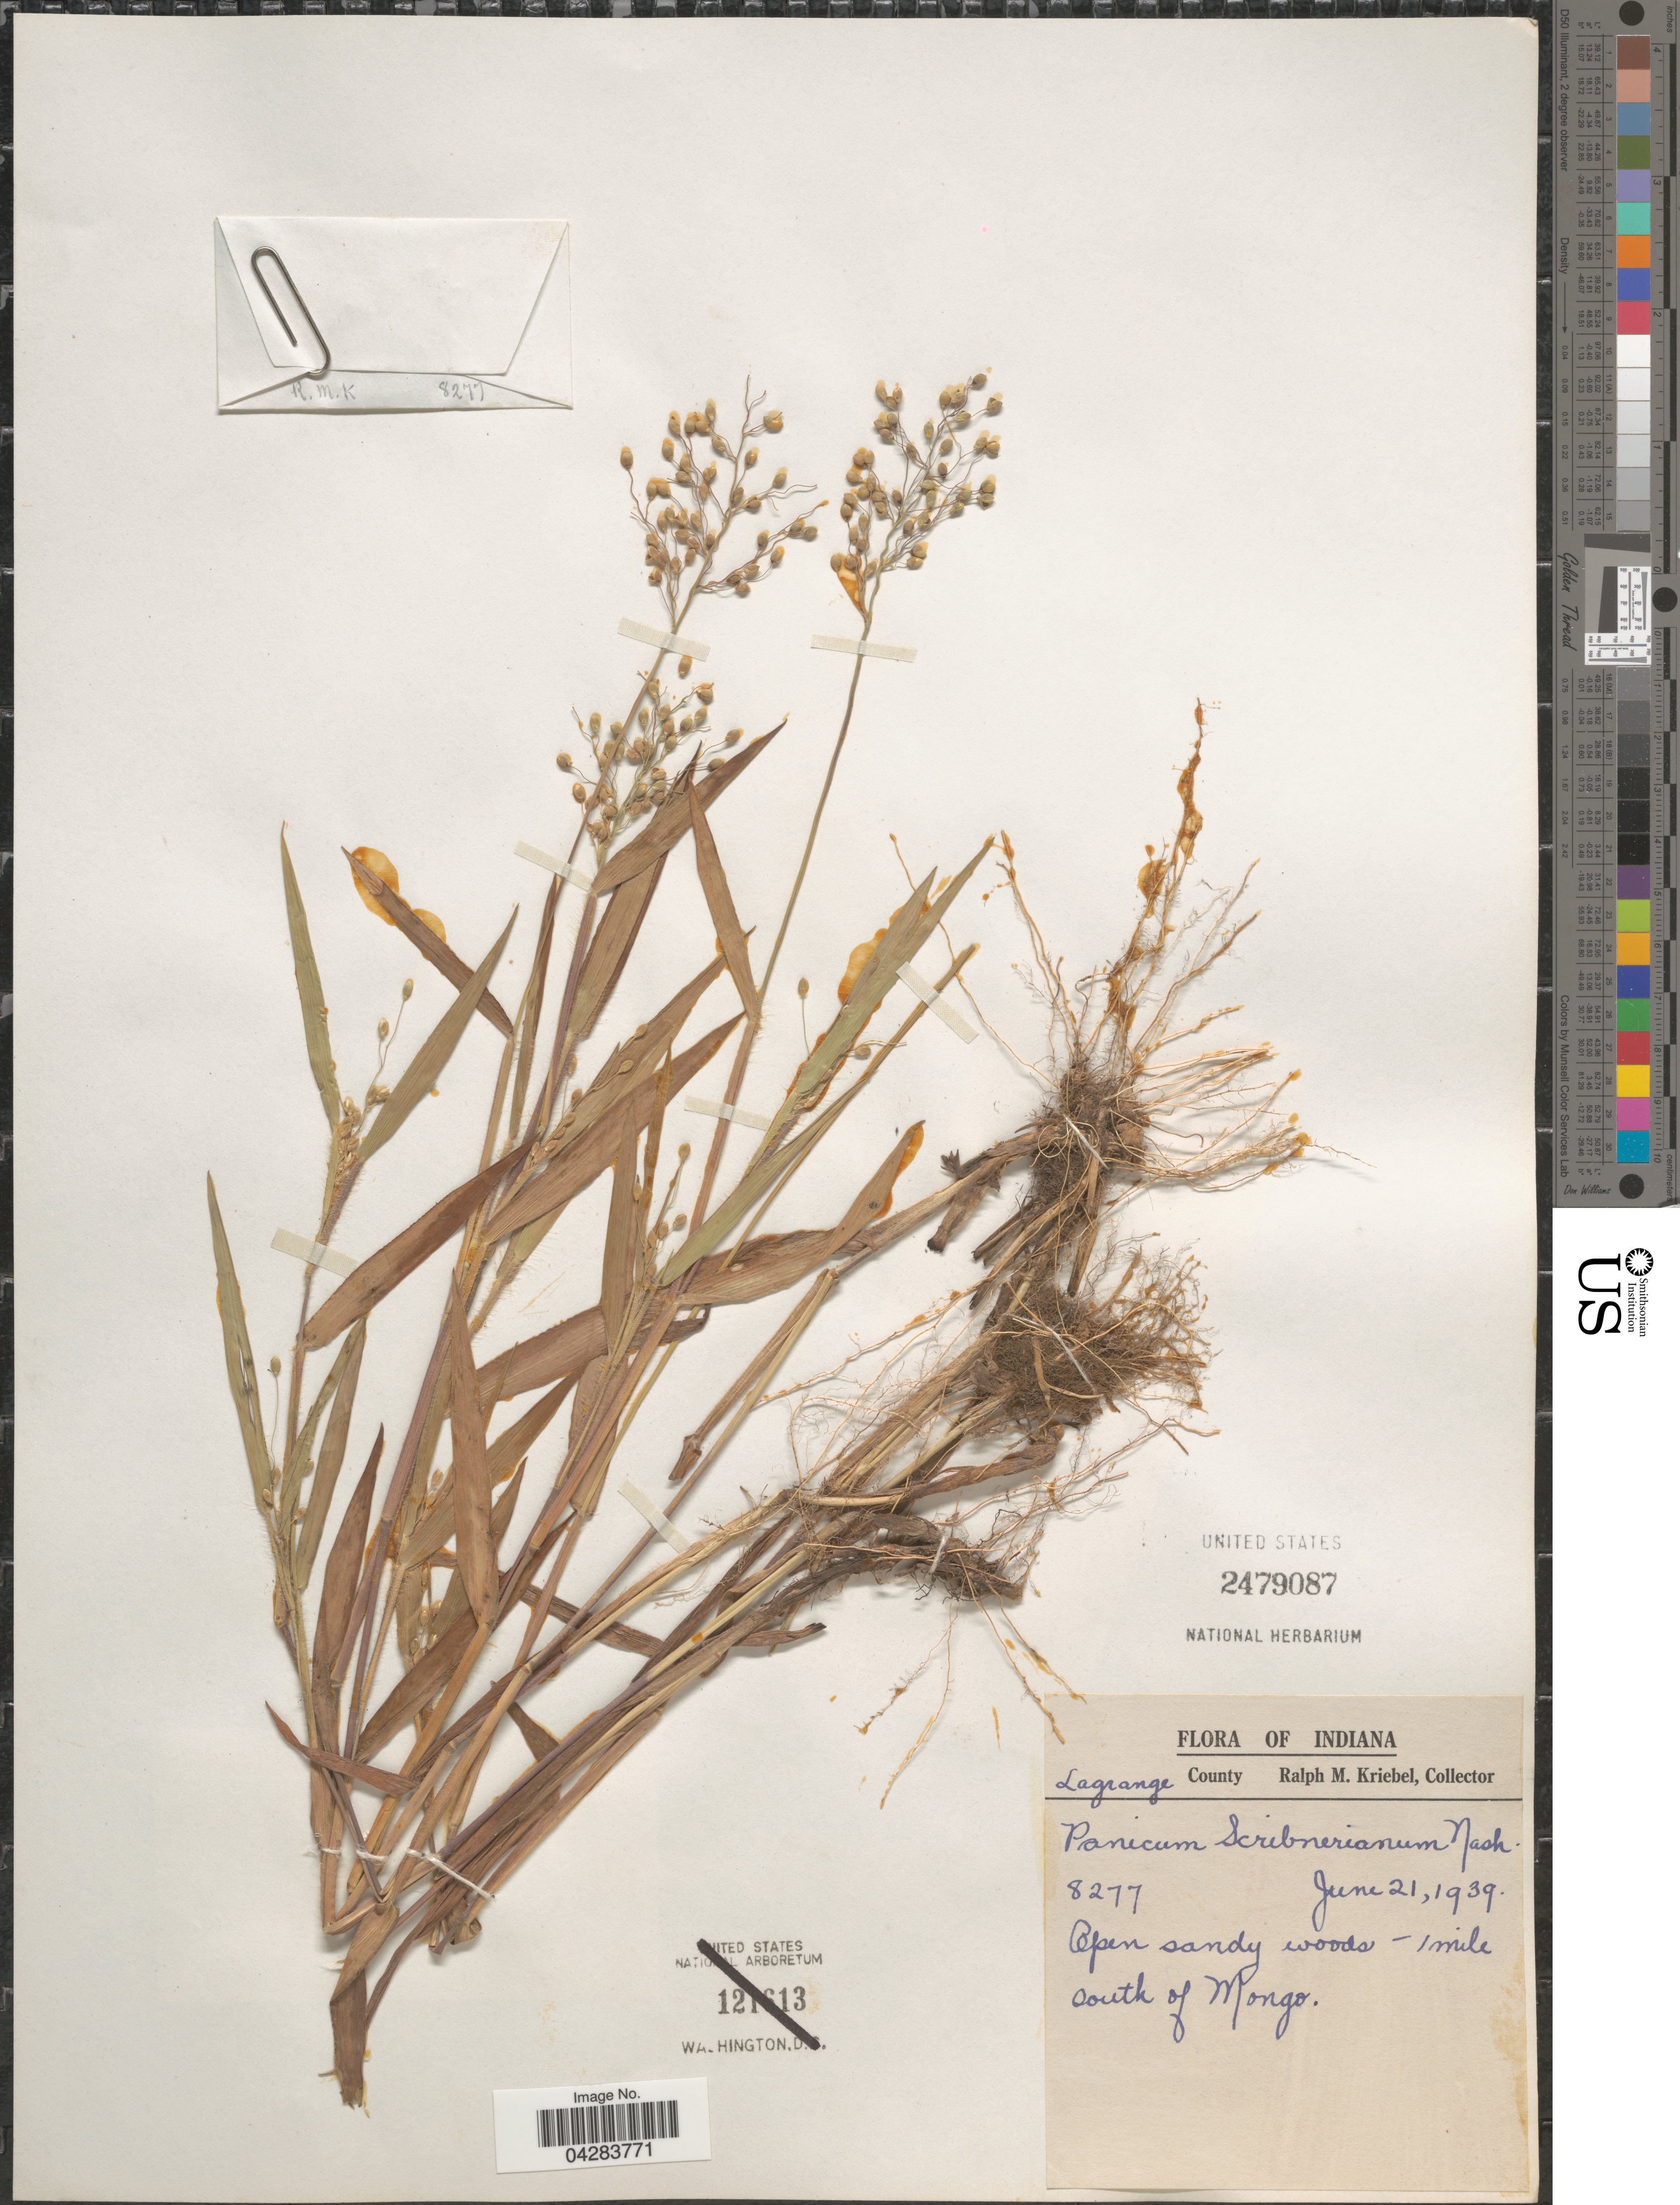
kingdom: Plantae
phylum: Tracheophyta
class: Liliopsida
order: Poales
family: Poaceae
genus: Dichanthelium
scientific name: Dichanthelium oligosanthes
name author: (Schult.) Gould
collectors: R. M. Kriebel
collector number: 8277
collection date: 1939-06-21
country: United States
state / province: Indiana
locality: Lagrange County. Open sandy woods - 1 mile south of Mongo.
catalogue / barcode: US 2479087